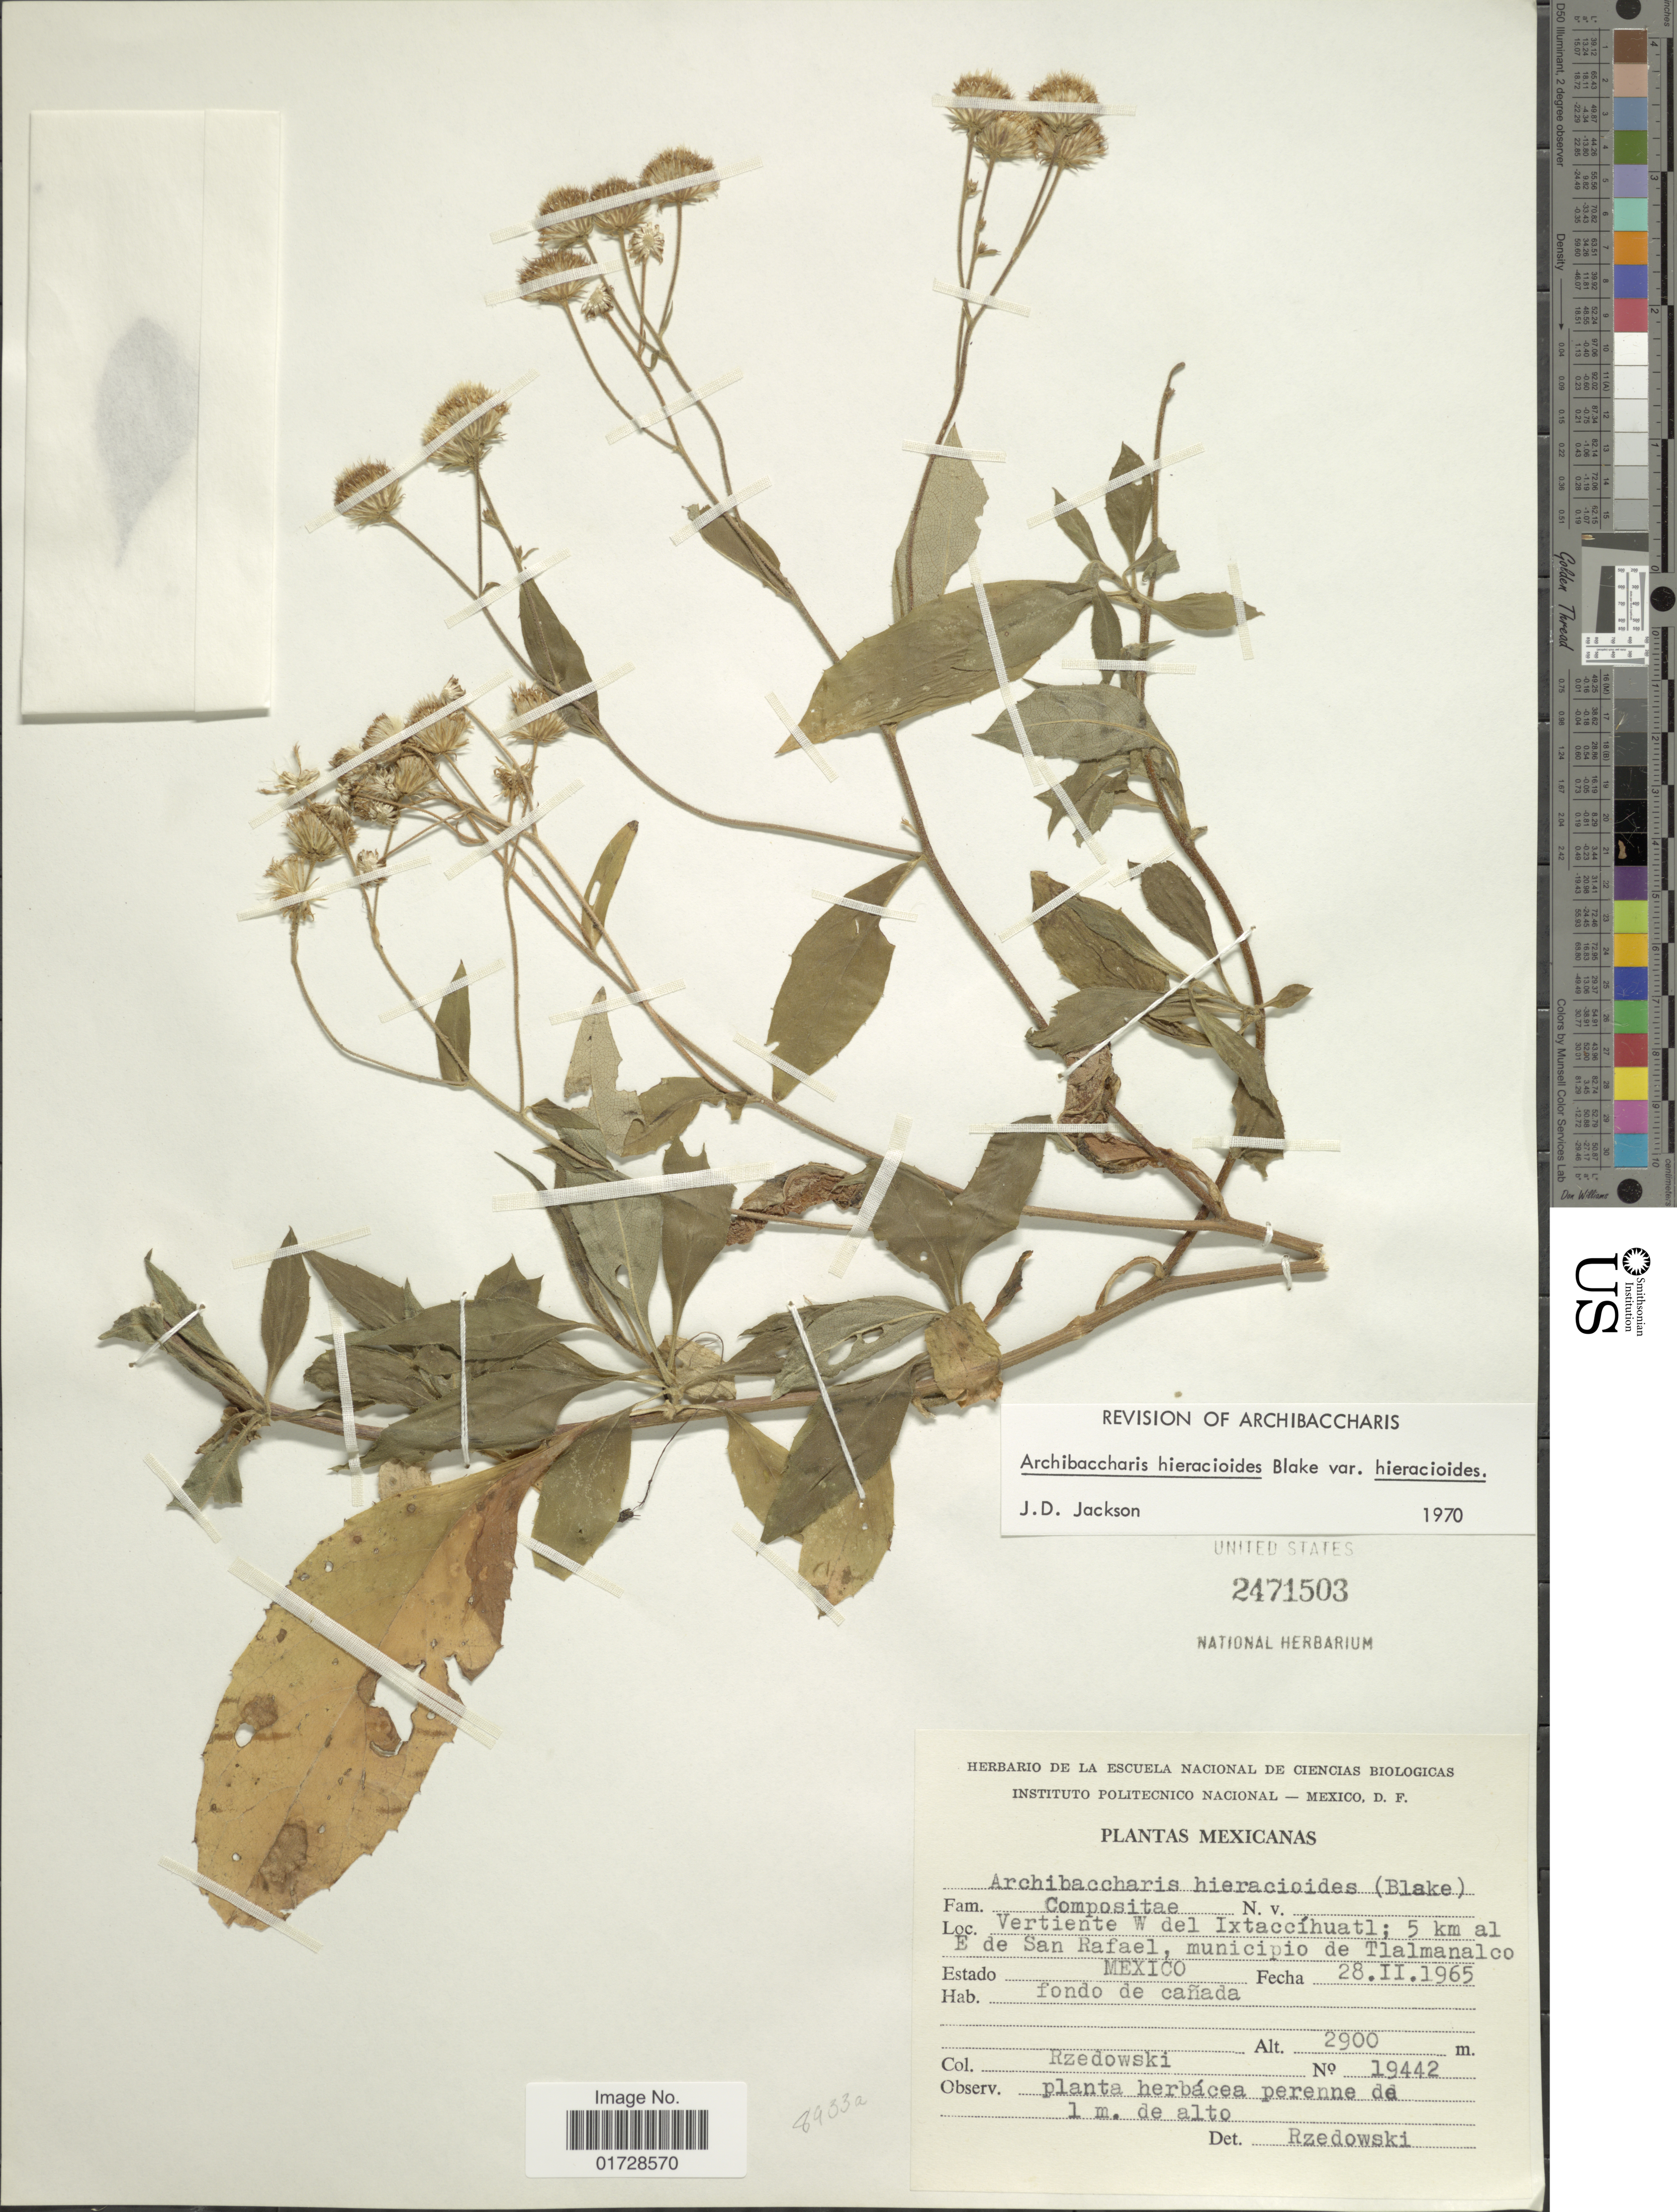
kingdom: Plantae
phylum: Tracheophyta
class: Magnoliopsida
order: Asterales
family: Asteraceae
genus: Archibaccharis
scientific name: Archibaccharis hieracioides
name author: (S.F. Blake) S.F. Blake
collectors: Rzedowski, --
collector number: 19442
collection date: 1965-02-28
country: Mexico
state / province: México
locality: Vertiente W del Ixtaccihuatl, 5 km al E de San Rafael, municipio de Tlalmanalco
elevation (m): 2900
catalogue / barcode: US 2471503